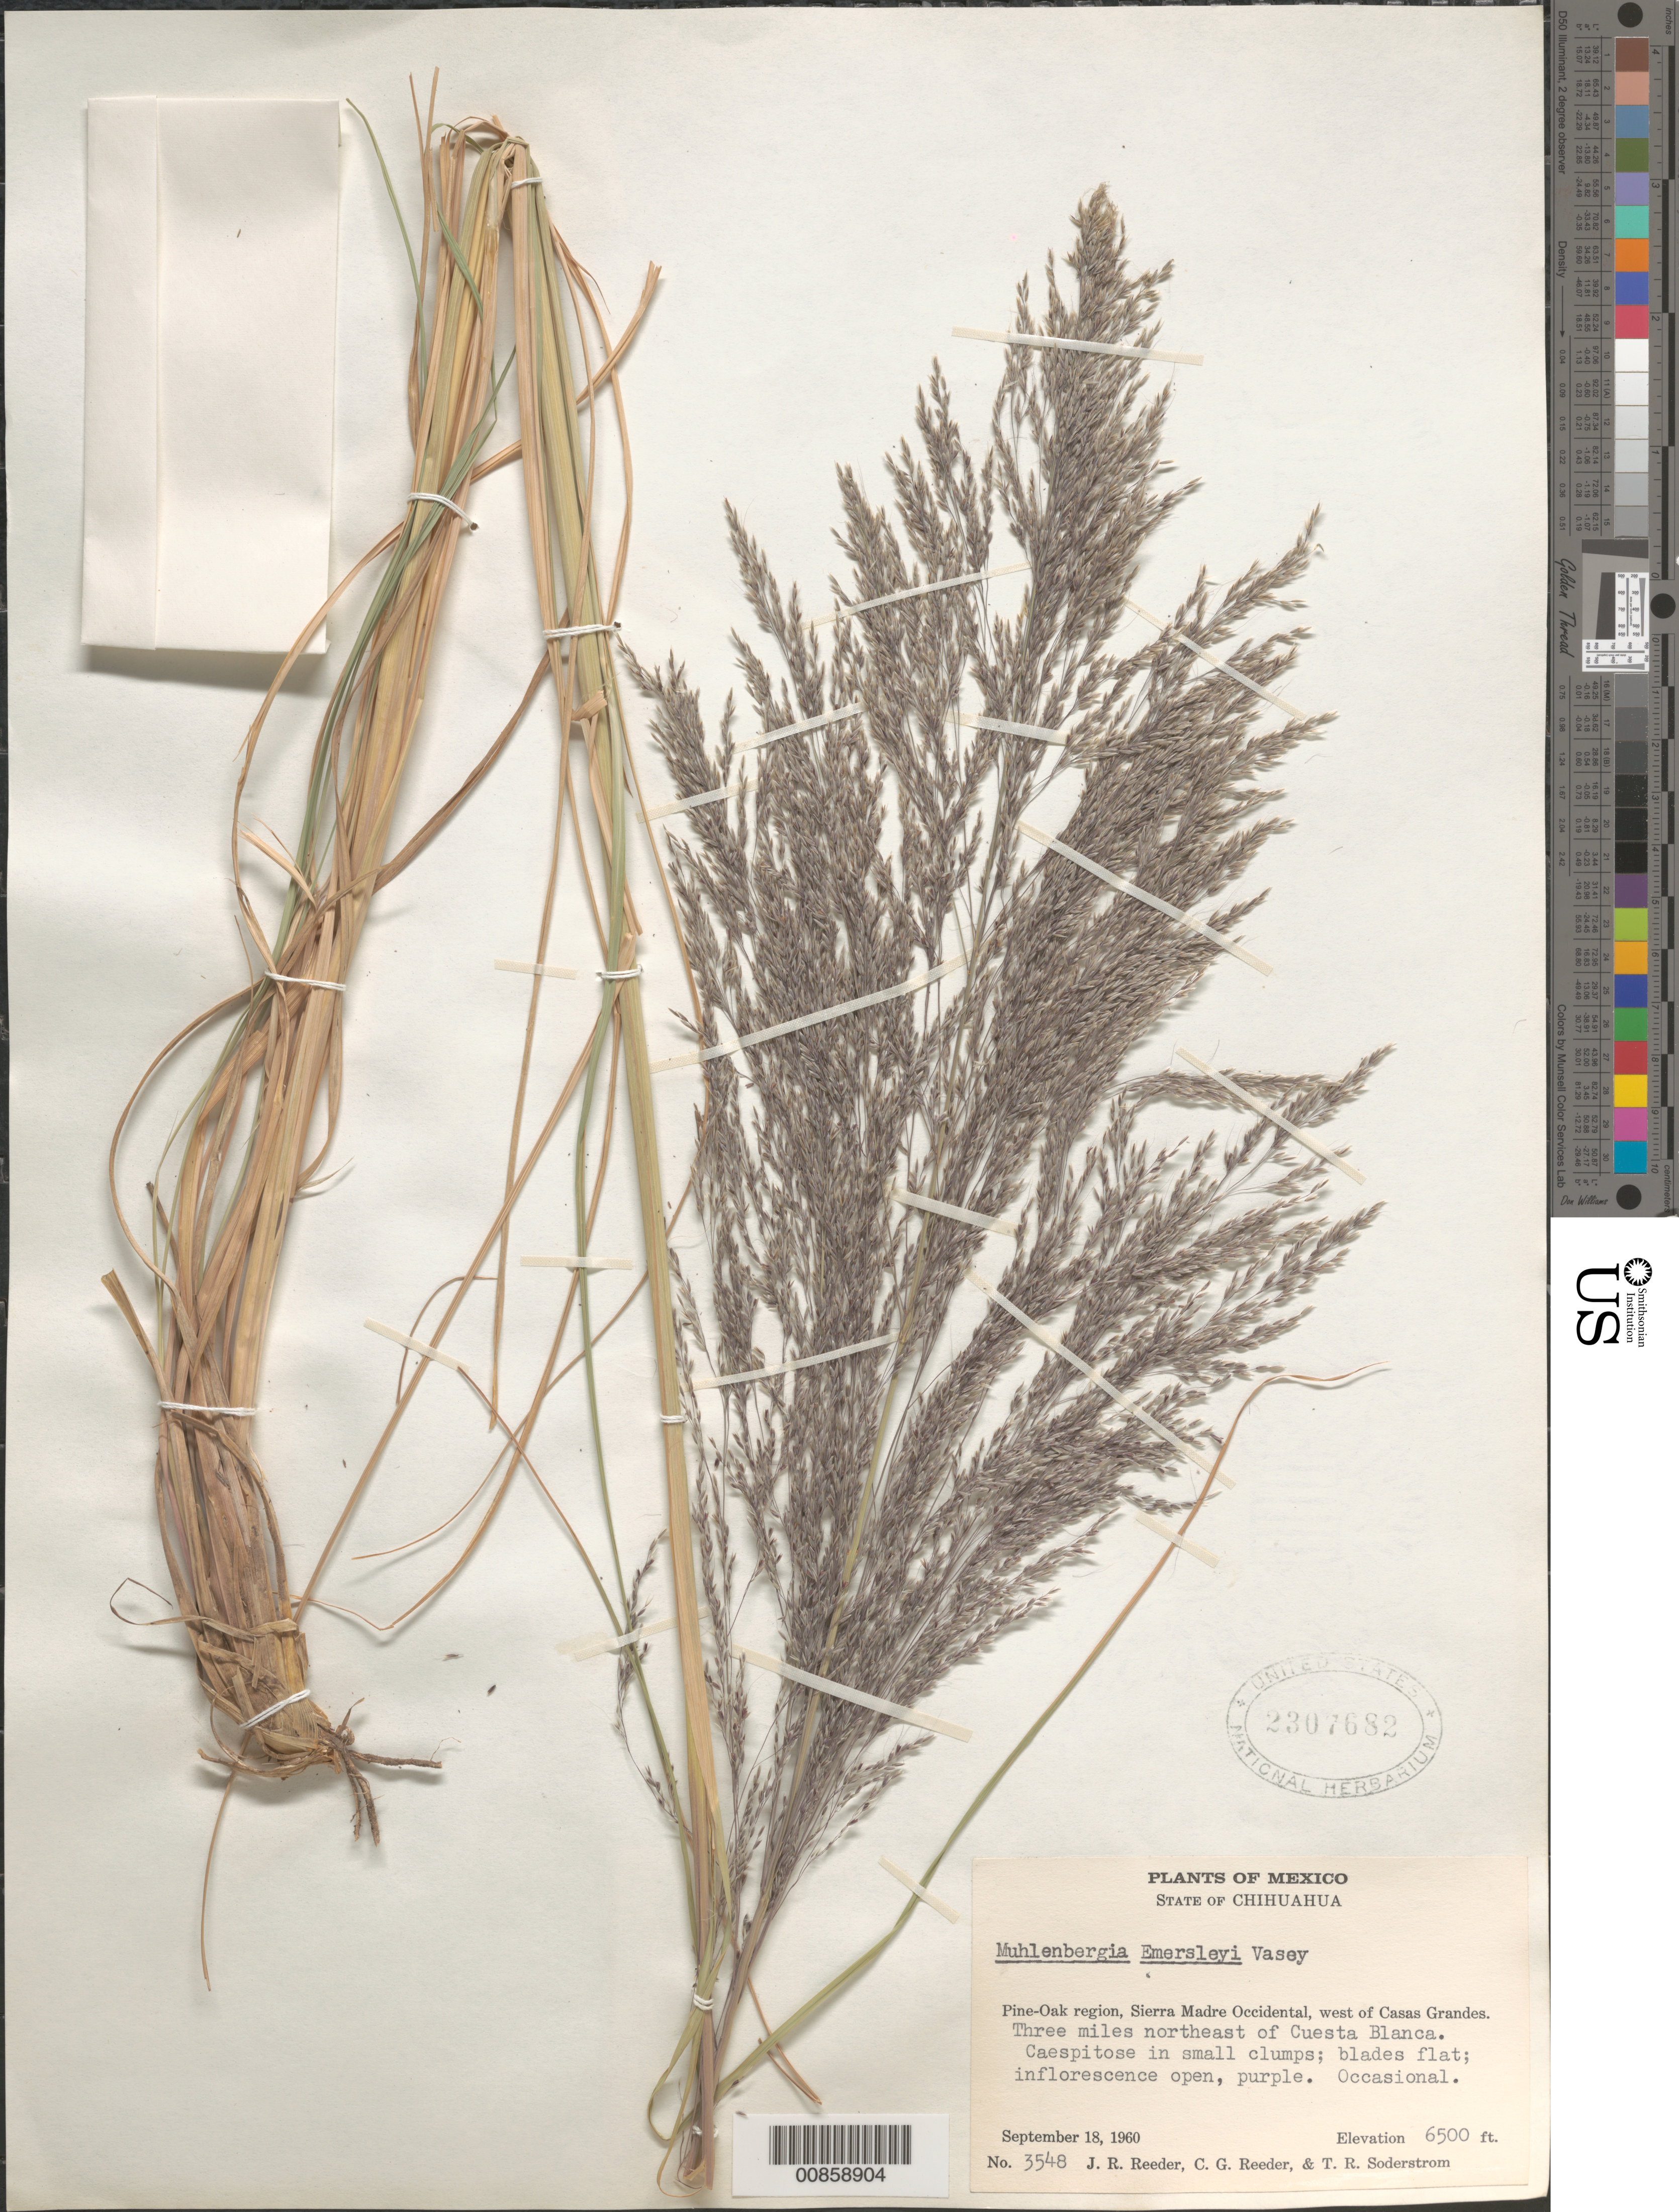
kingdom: Plantae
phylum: Tracheophyta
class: Liliopsida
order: Poales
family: Poaceae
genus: Muhlenbergia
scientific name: Muhlenbergia emersleyi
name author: Vasey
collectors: J. R. Reeder, C. G. Reeder & T. R. Soderstrom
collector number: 3548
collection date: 1960-09-18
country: Mexico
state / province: Chihuahua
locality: Pine-Oak region, Sierra Madre Occidental, west of Casas Grandes. Three miles northeast of Cuesta Blanca.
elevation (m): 1981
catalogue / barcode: US 2307682